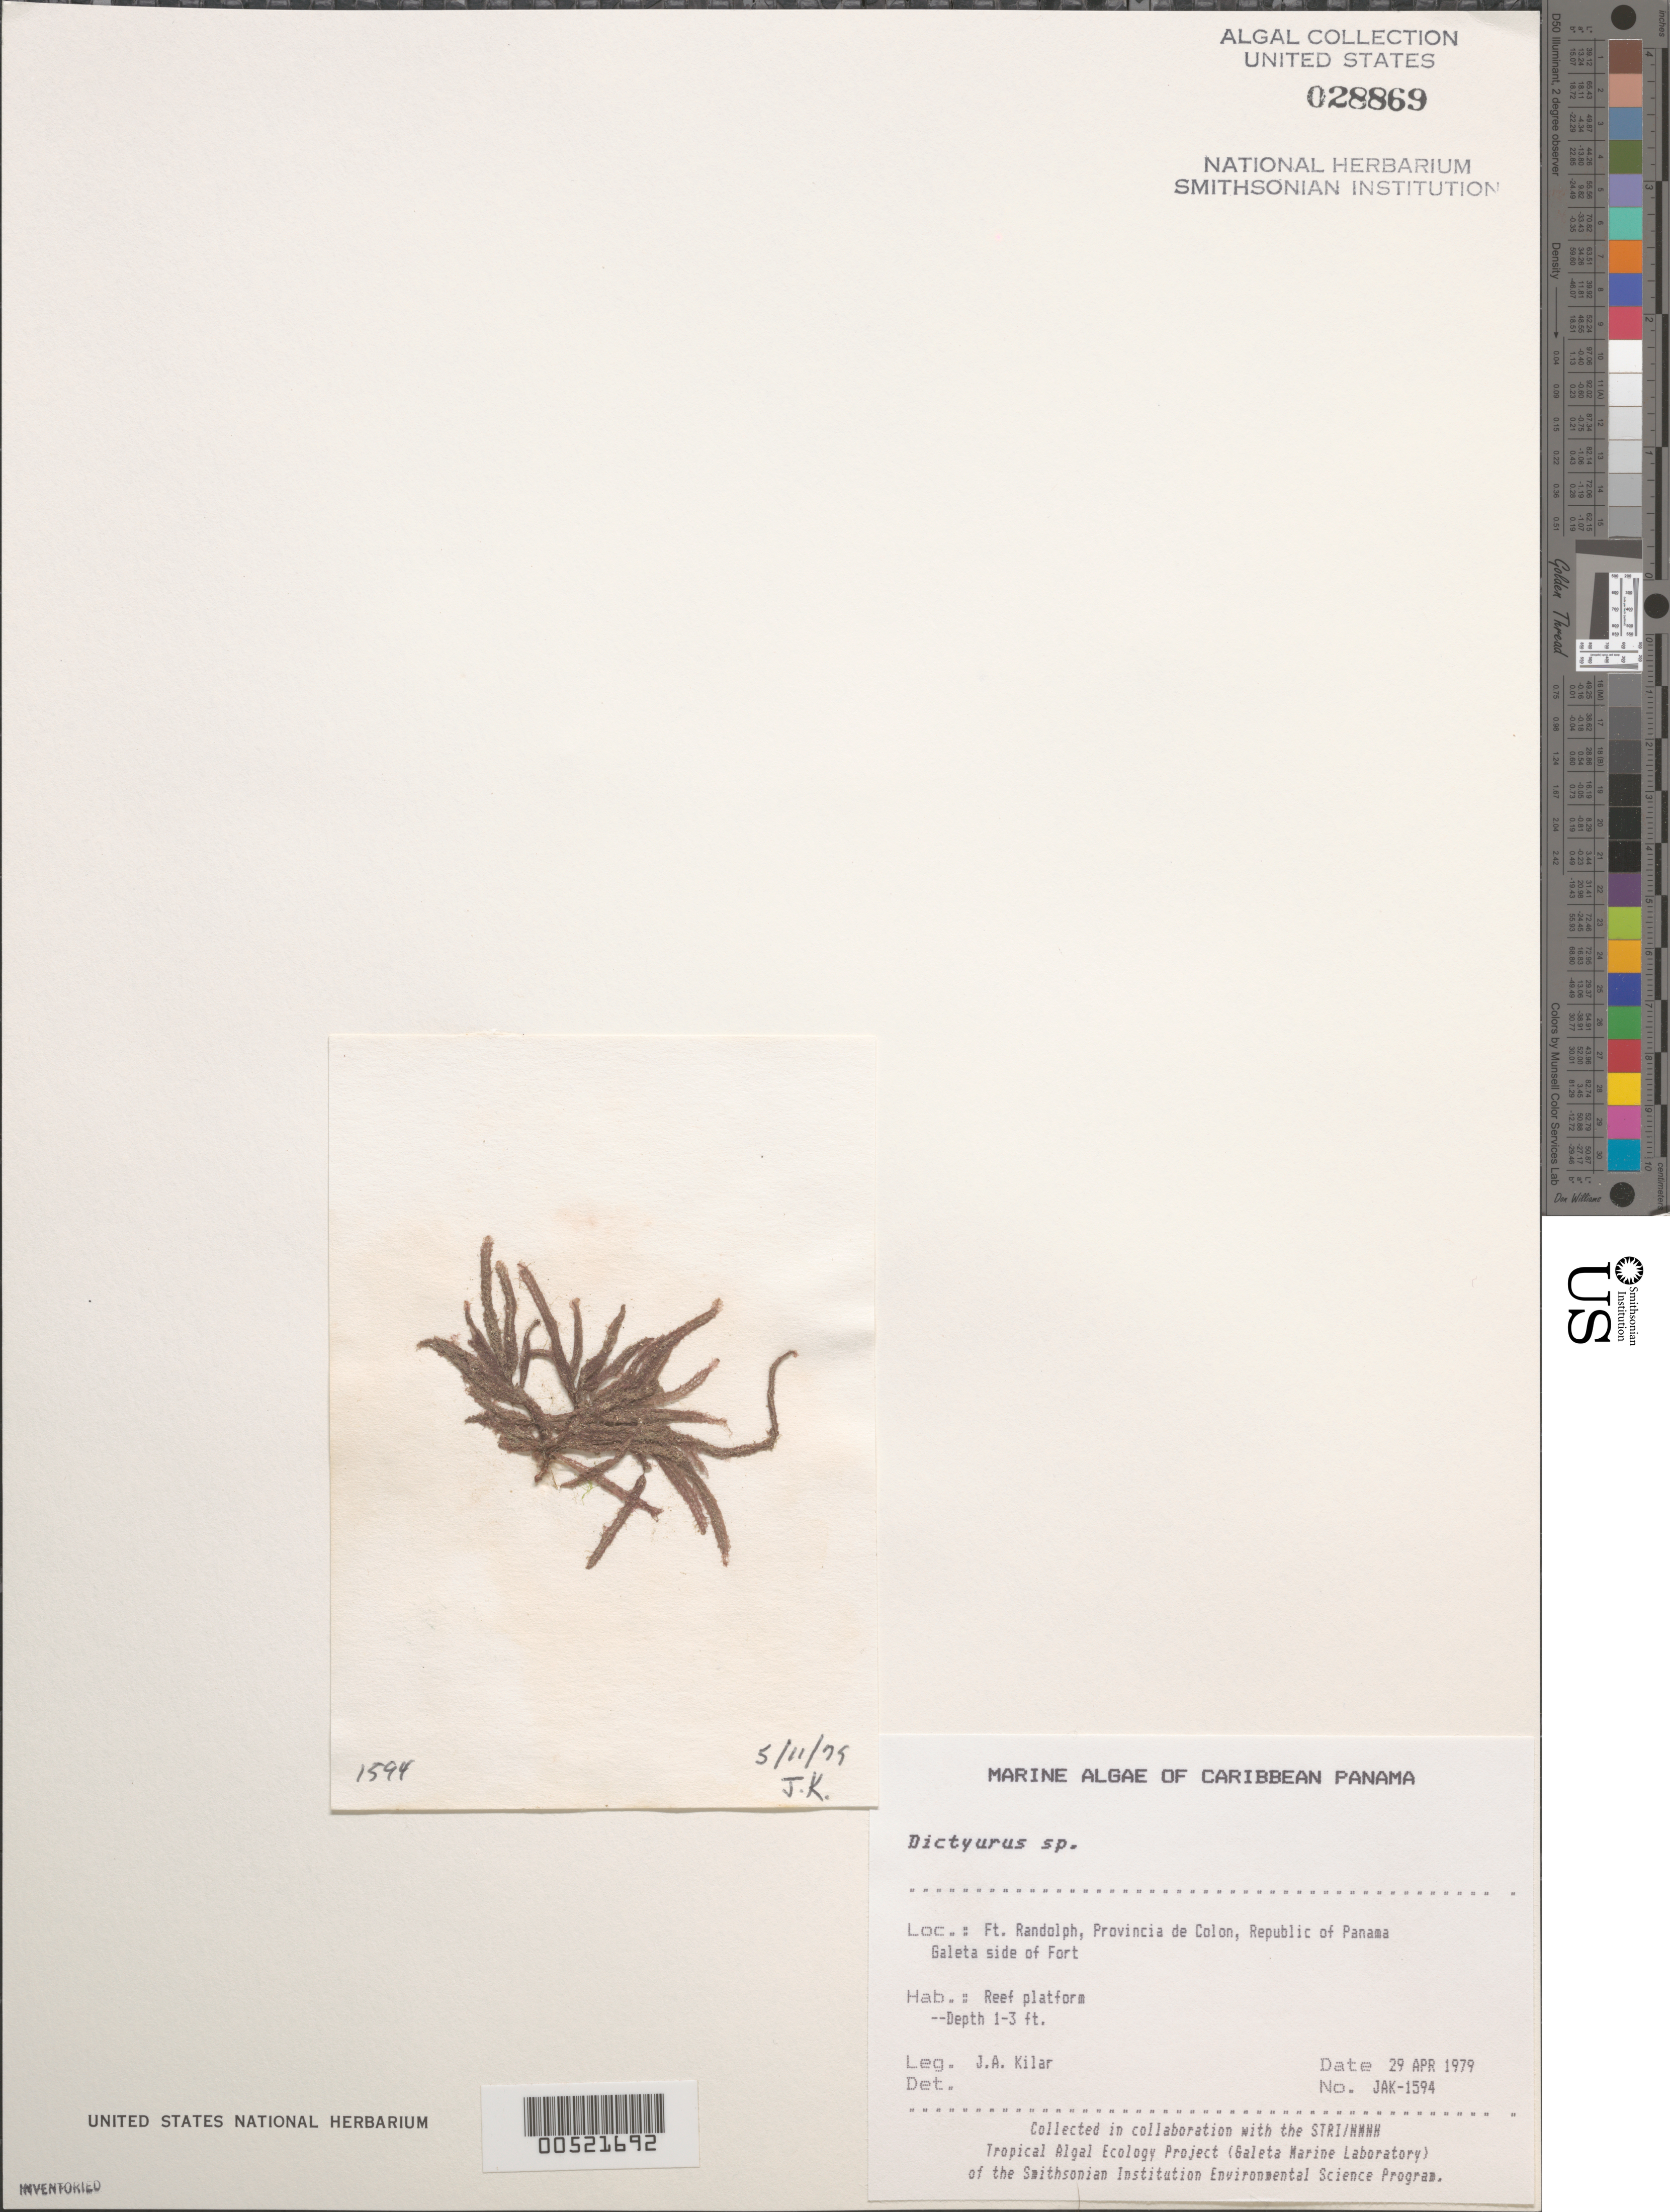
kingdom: Plantae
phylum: Rhodophyta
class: Florideophyceae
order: Ceramiales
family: Dasyaceae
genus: Dictyurus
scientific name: Dictyurus sp.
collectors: J. A. Kilar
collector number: JAK-1594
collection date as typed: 29 Apr 1979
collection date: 1979-04-29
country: Panama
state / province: Colón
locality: Fort Randolph, Galeta side of fort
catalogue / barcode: US 28869